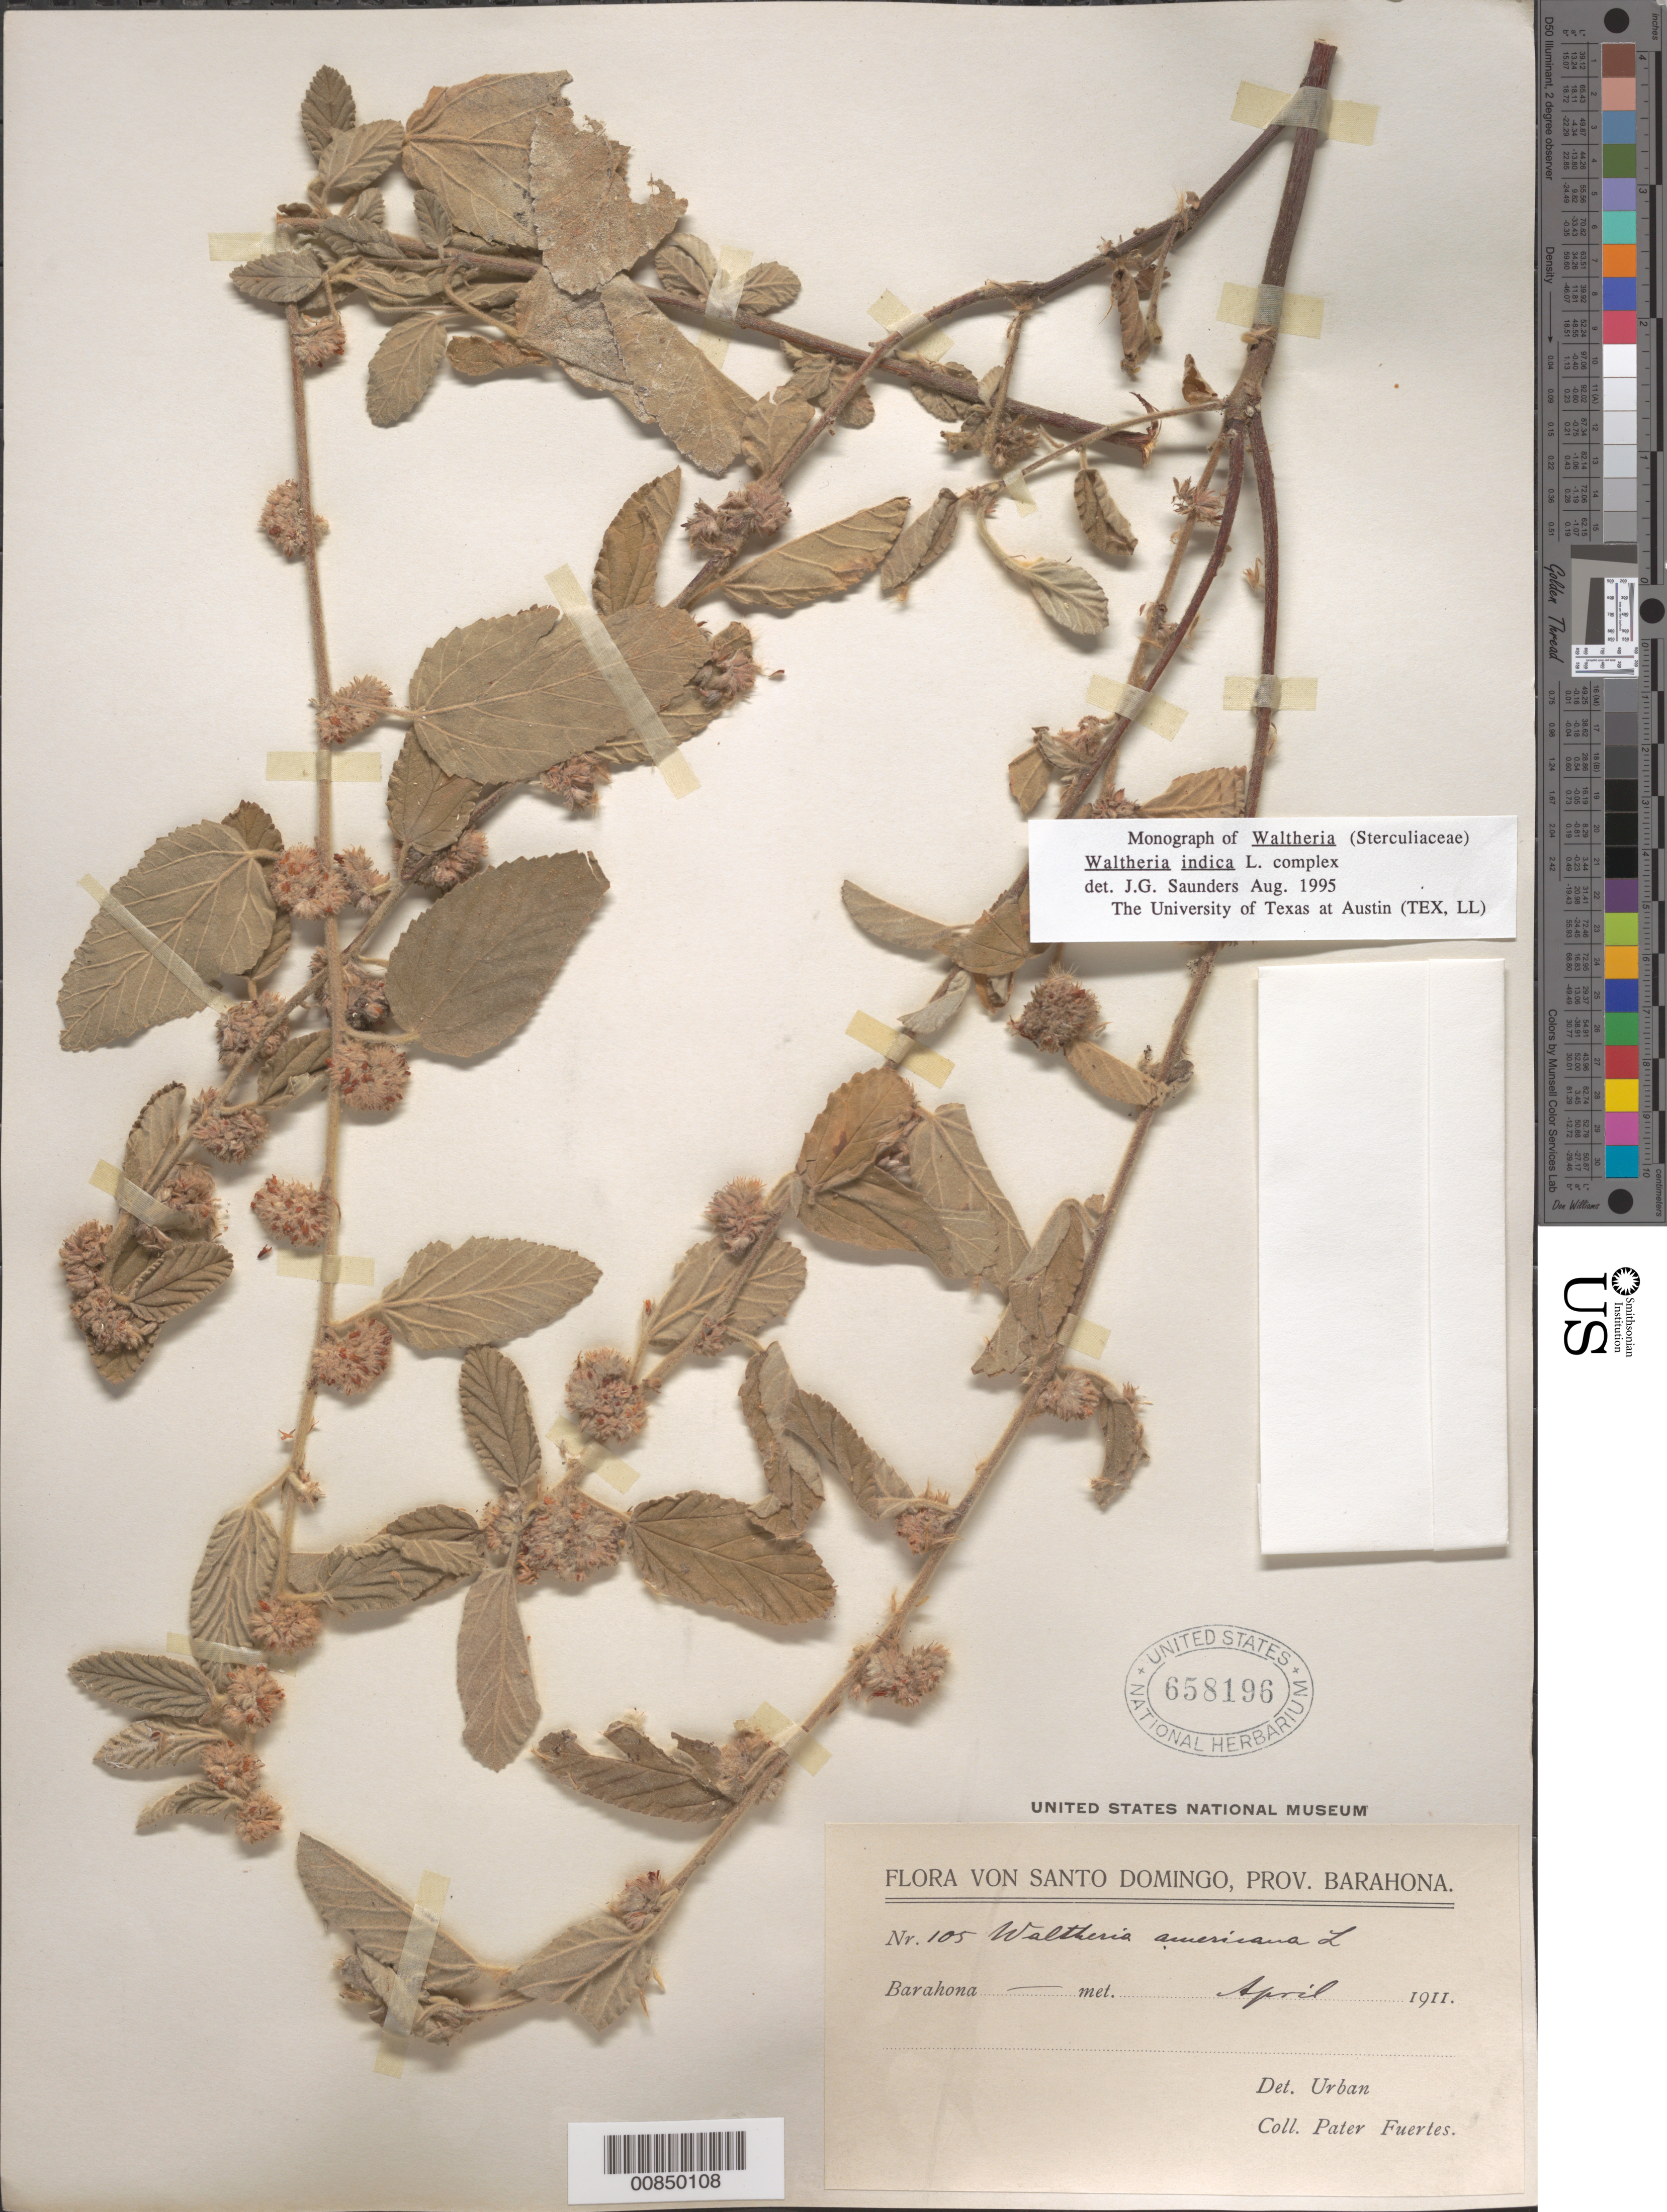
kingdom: Plantae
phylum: Tracheophyta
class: Magnoliopsida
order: Malvales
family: Malvaceae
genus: Waltheria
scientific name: Waltheria indica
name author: L.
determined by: Saunders, J. G.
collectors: M. D. Fuertes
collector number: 105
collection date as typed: Apr 1911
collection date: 1911-04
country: Dominican Republic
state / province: Barahona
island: Hispaniola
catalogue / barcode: US 658196